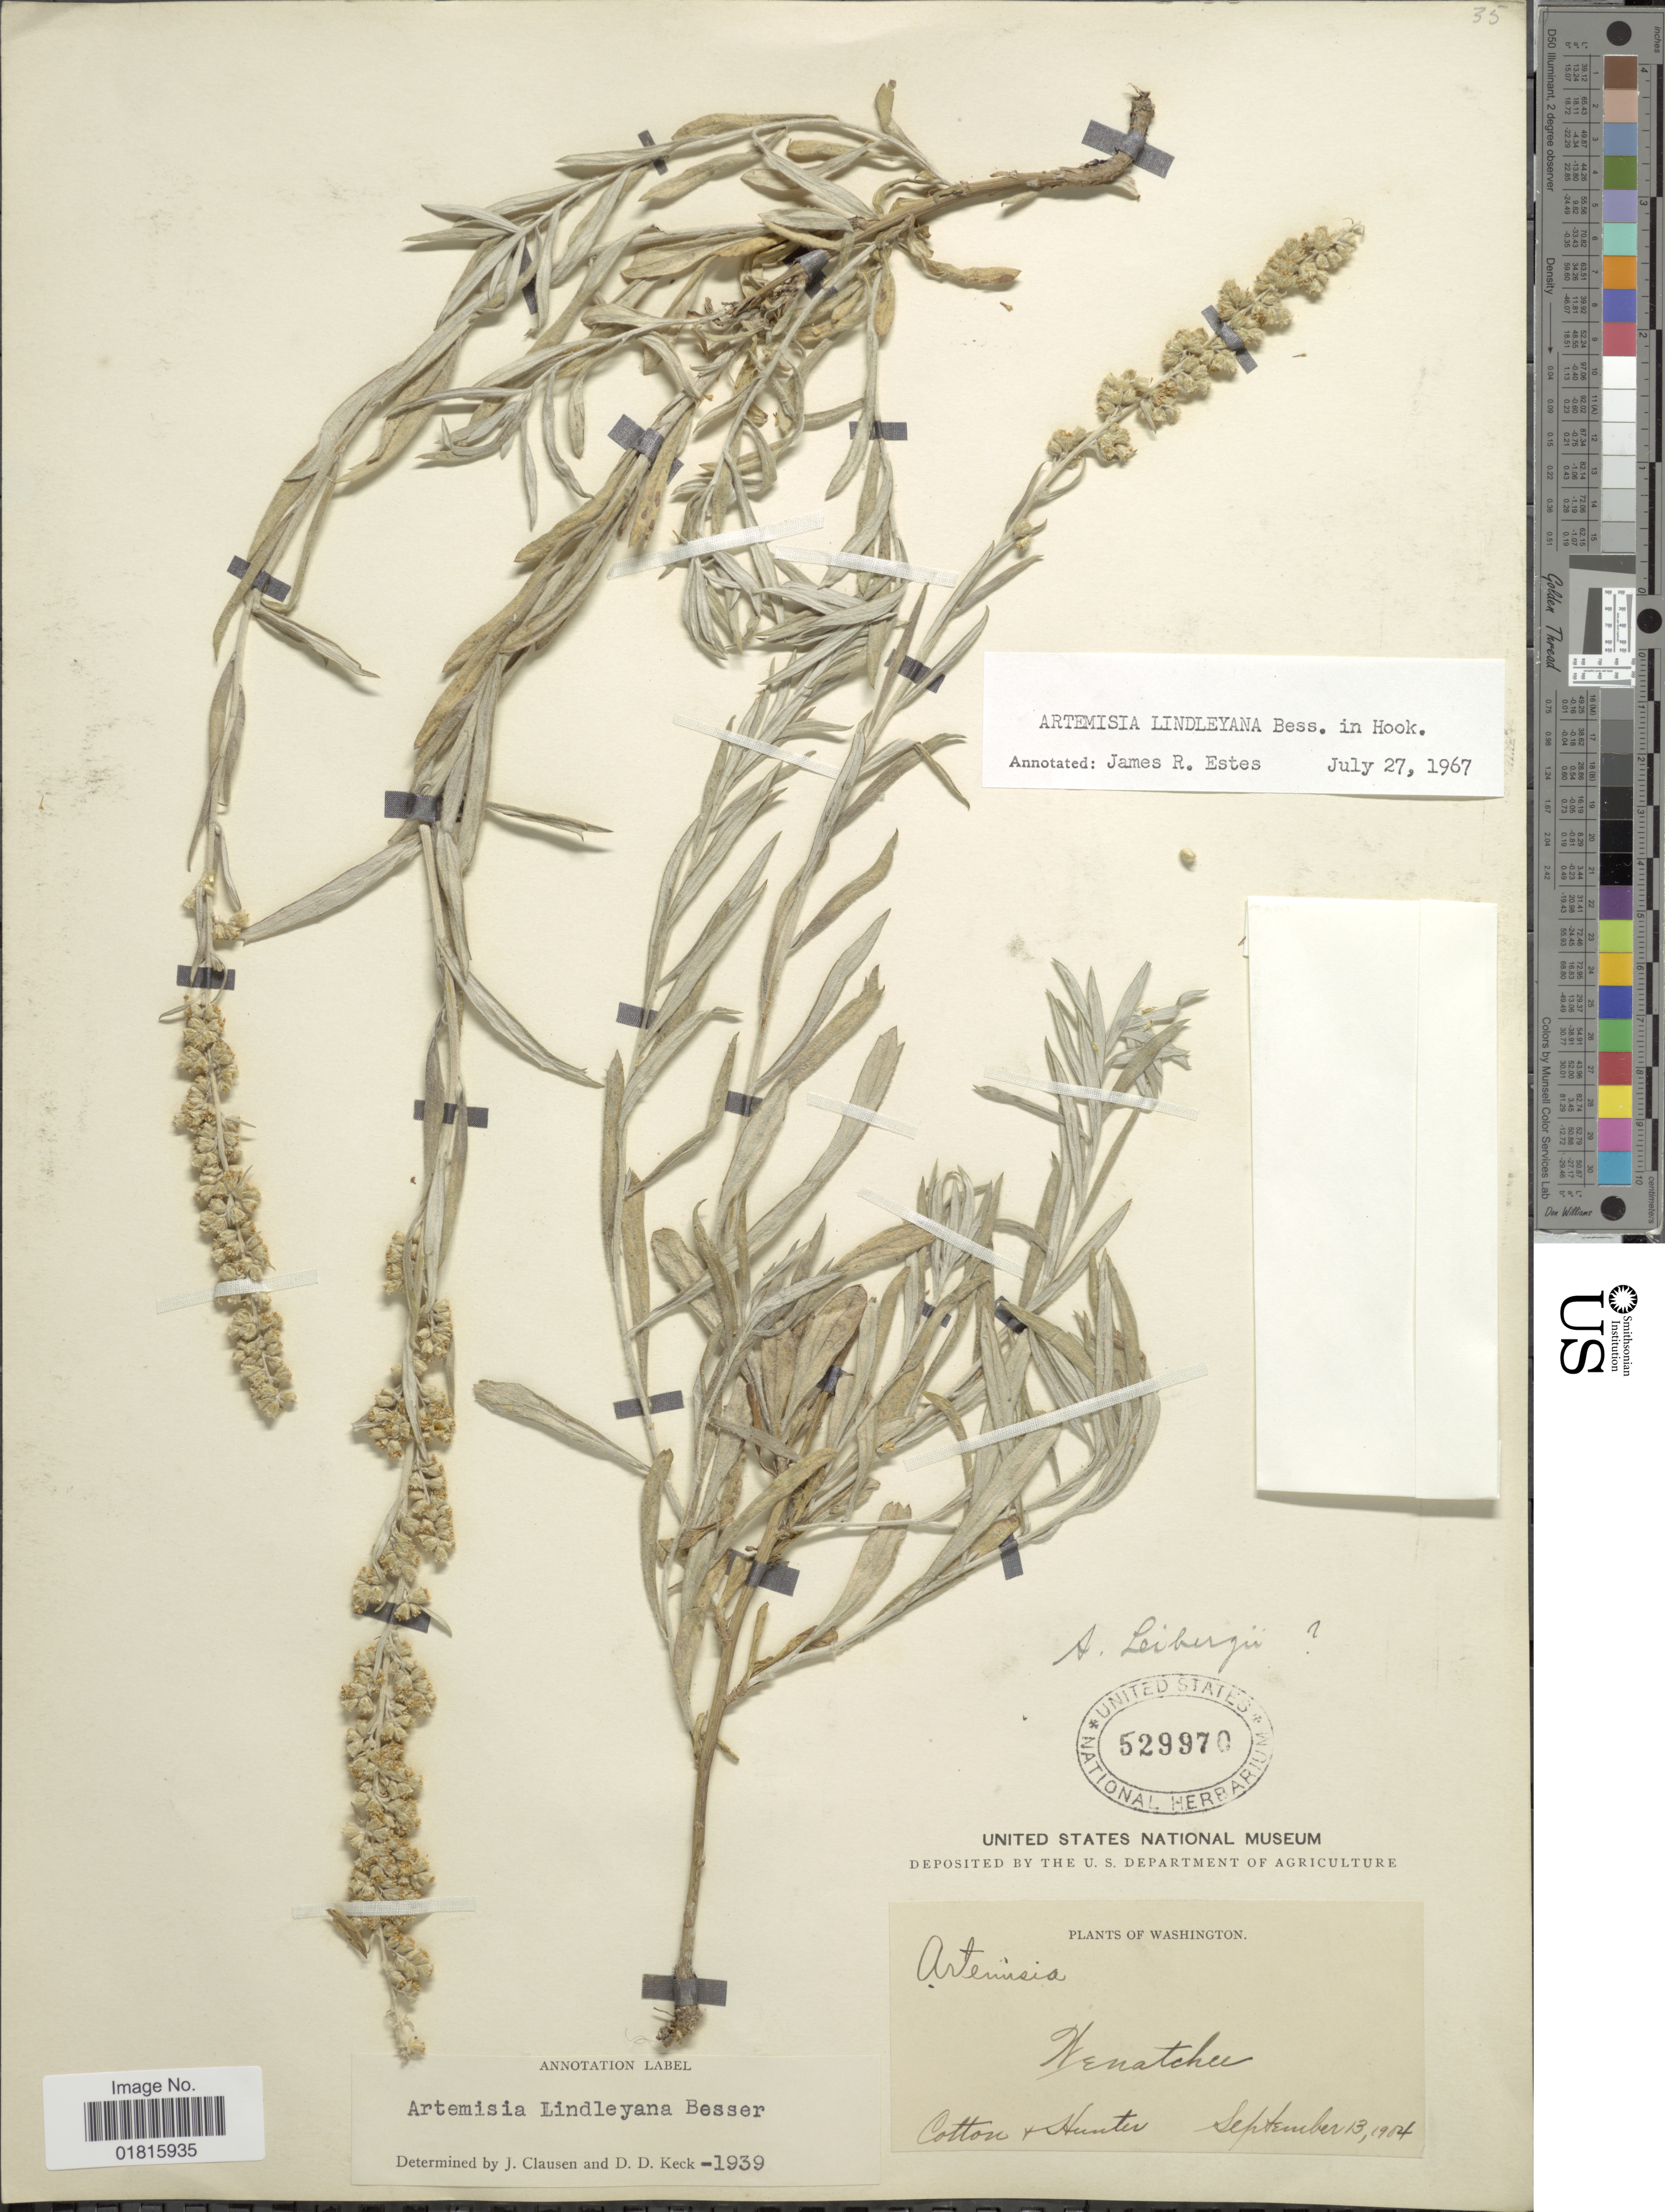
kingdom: Plantae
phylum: Tracheophyta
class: Magnoliopsida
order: Asterales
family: Asteraceae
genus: Artemisia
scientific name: Artemisia lindleyana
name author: Besser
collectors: Cotton & Hunter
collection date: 1904-09-13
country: United States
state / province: Washington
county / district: Chelan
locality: Wenatchee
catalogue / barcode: US 529970